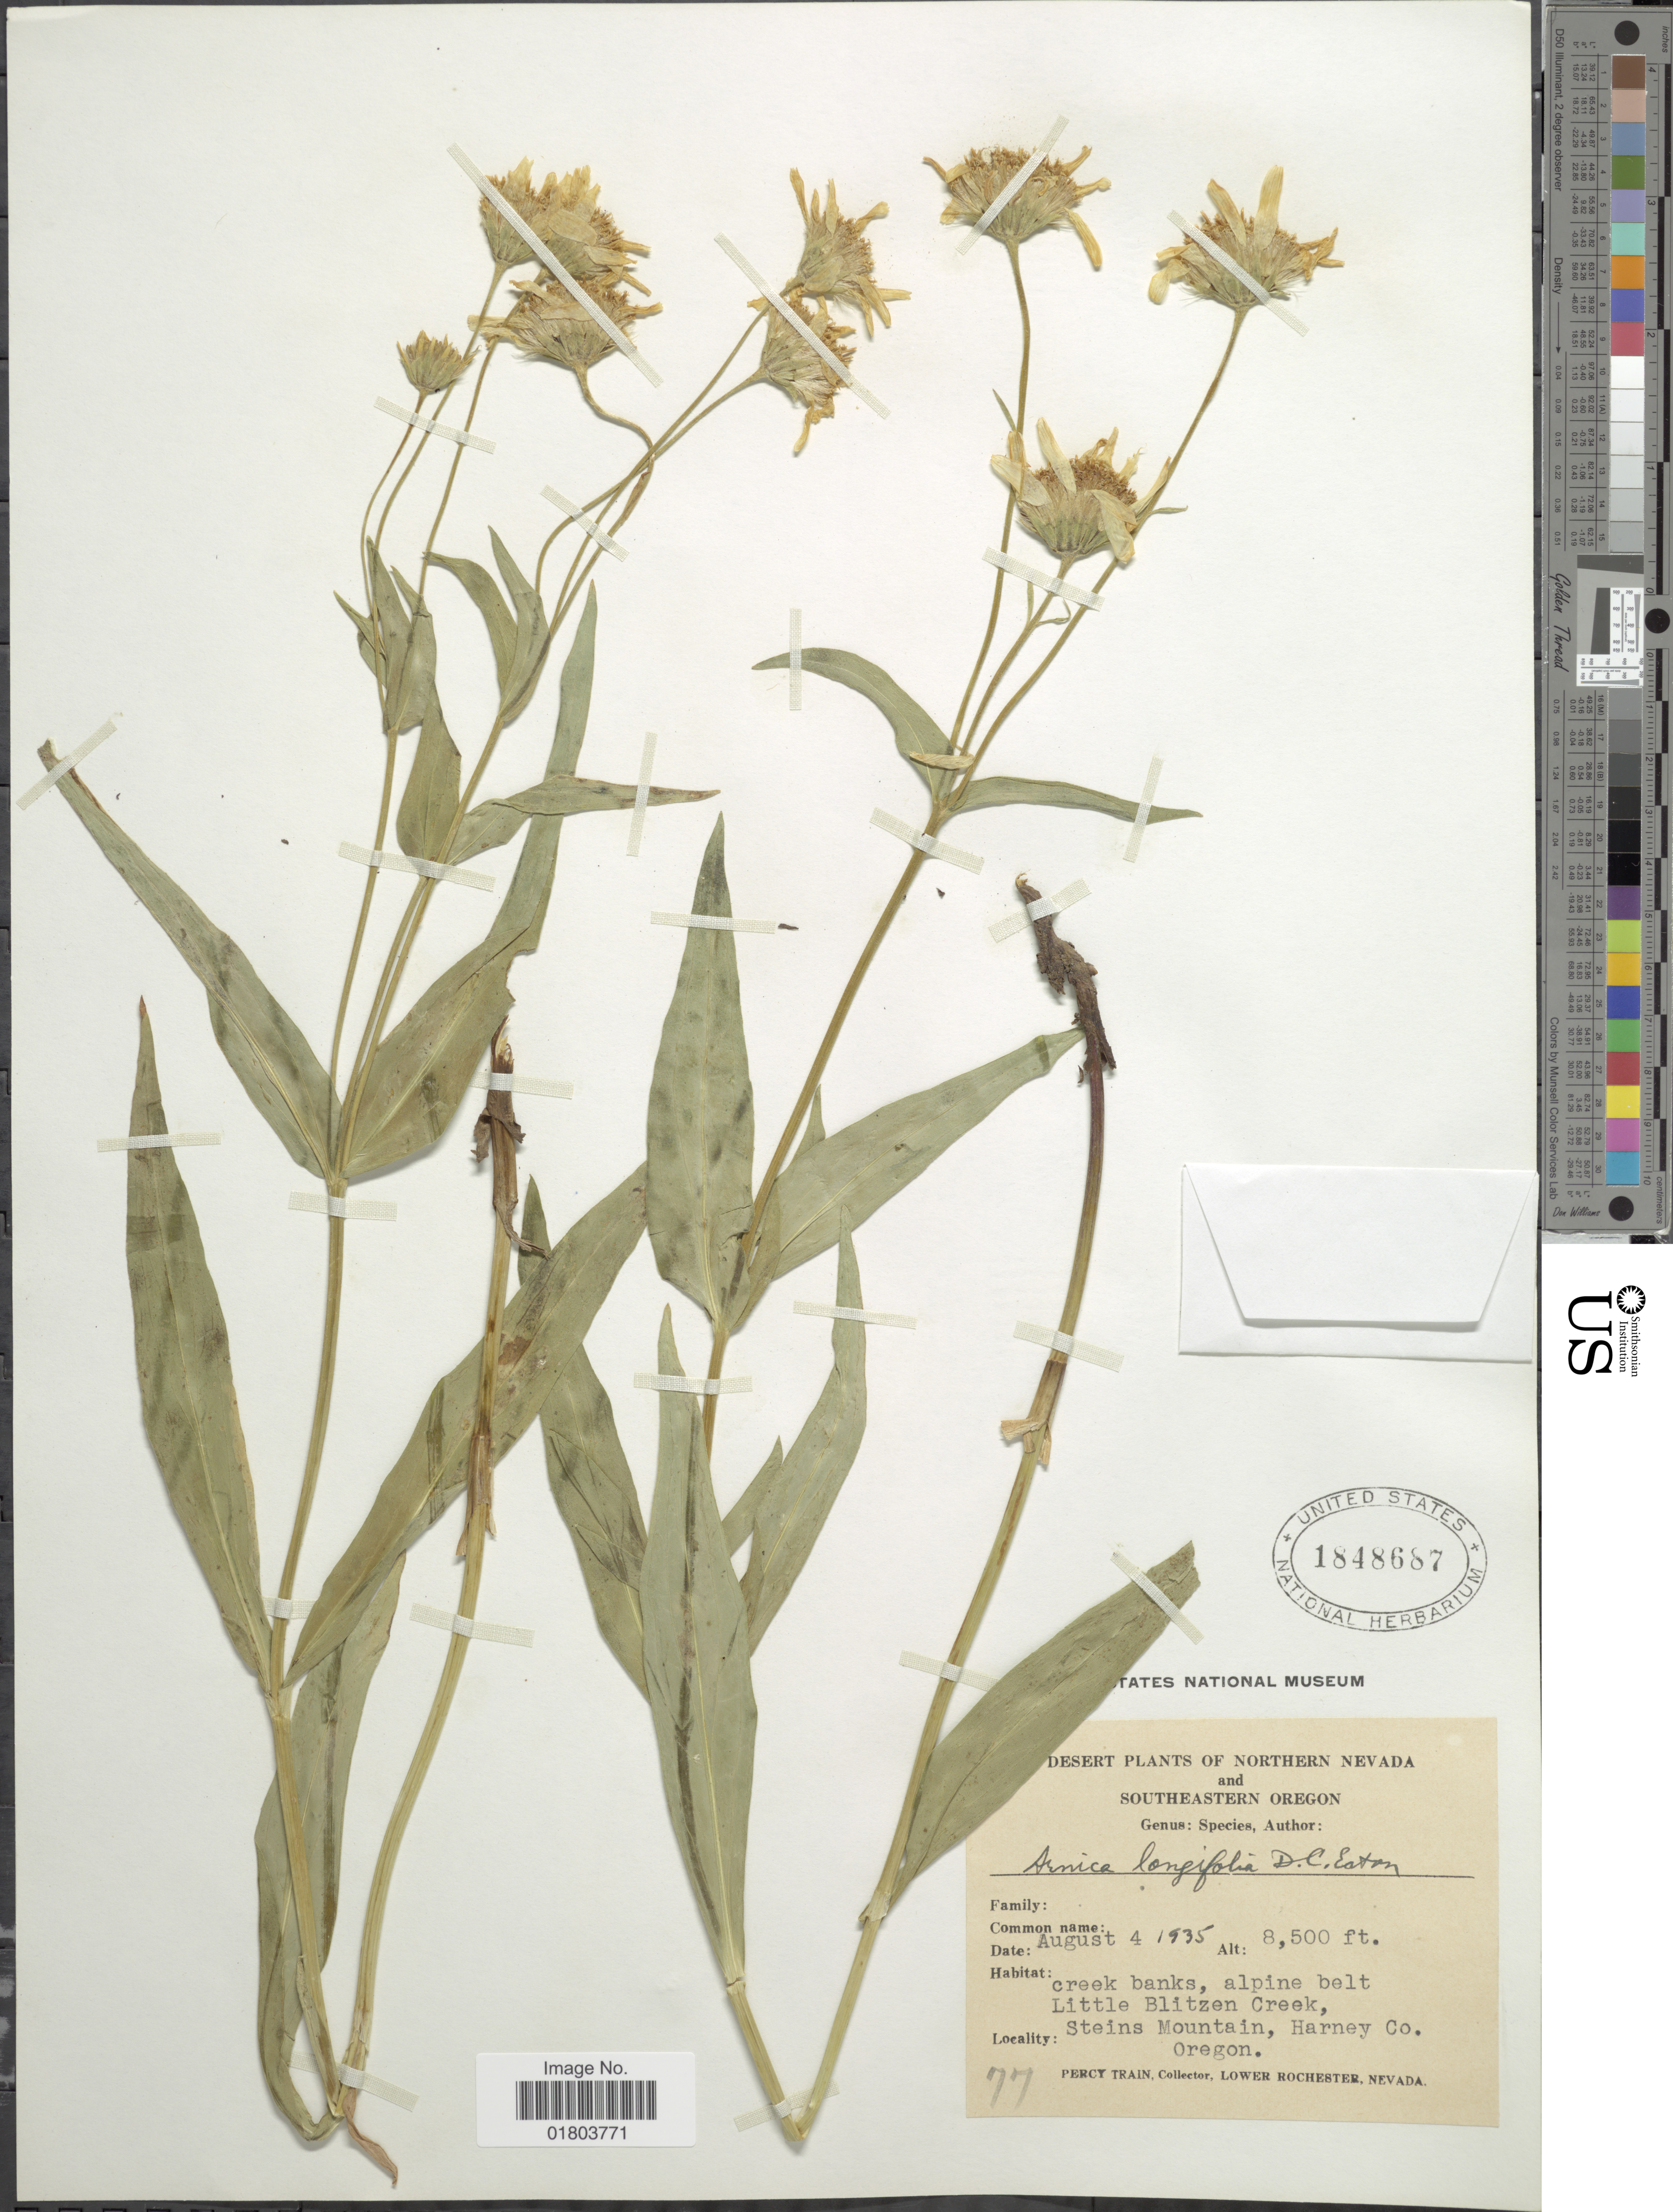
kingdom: Plantae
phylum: Tracheophyta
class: Magnoliopsida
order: Asterales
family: Asteraceae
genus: Arnica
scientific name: Arnica longifolia subsp. genuina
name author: Maguire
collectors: P. Train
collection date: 1935-08-04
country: United States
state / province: Oregon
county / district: Harney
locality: Desert, Northern Nevada and Southastern Oregon, creek banks, alpine belt Little Blitzen Creek, Steins Mountain, harney Co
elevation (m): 2591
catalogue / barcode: US 1848687